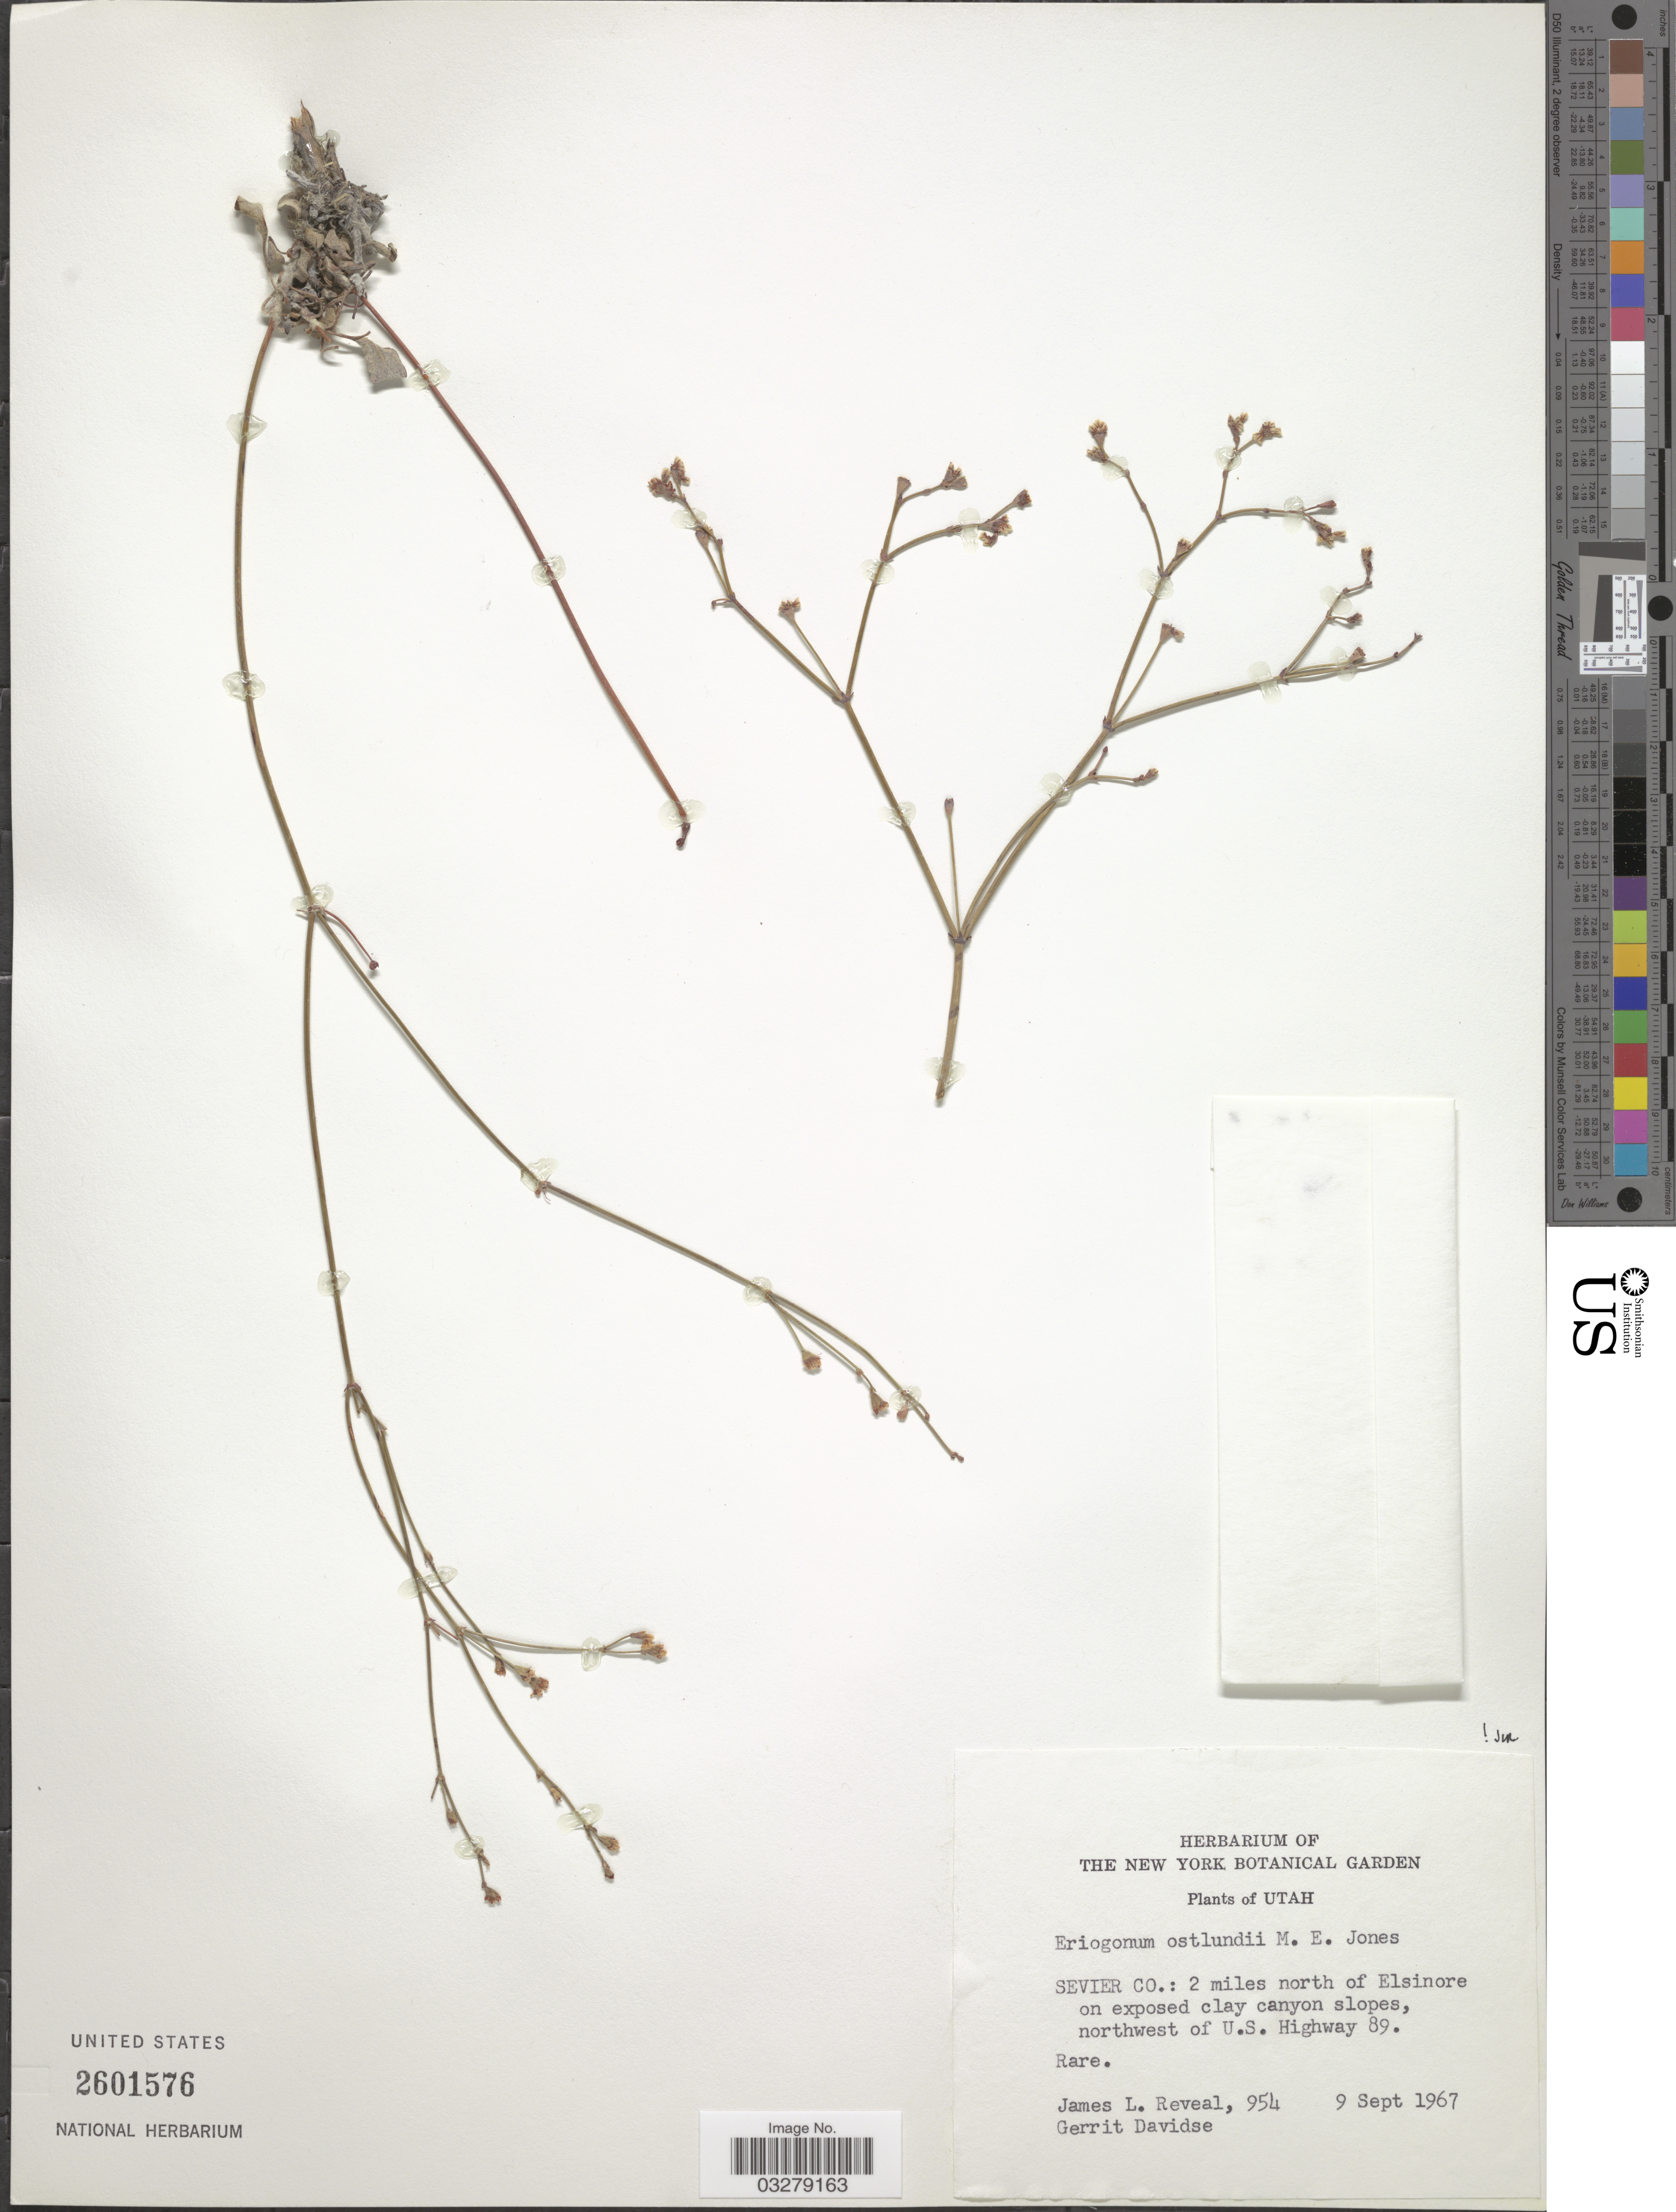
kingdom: Plantae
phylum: Tracheophyta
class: Magnoliopsida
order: Caryophyllales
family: Polygonaceae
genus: Eriogonum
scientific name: Eriogonum ostlundii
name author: M.E. Jones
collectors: J. L. Reveal & G. Davidse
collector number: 954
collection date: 1967-09-09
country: United States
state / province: Utah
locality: Sevier Co.: 2 miles north of Elsinore on exposed clay canyon slopes, northwest of U.S. Highway 89.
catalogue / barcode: US 2601576